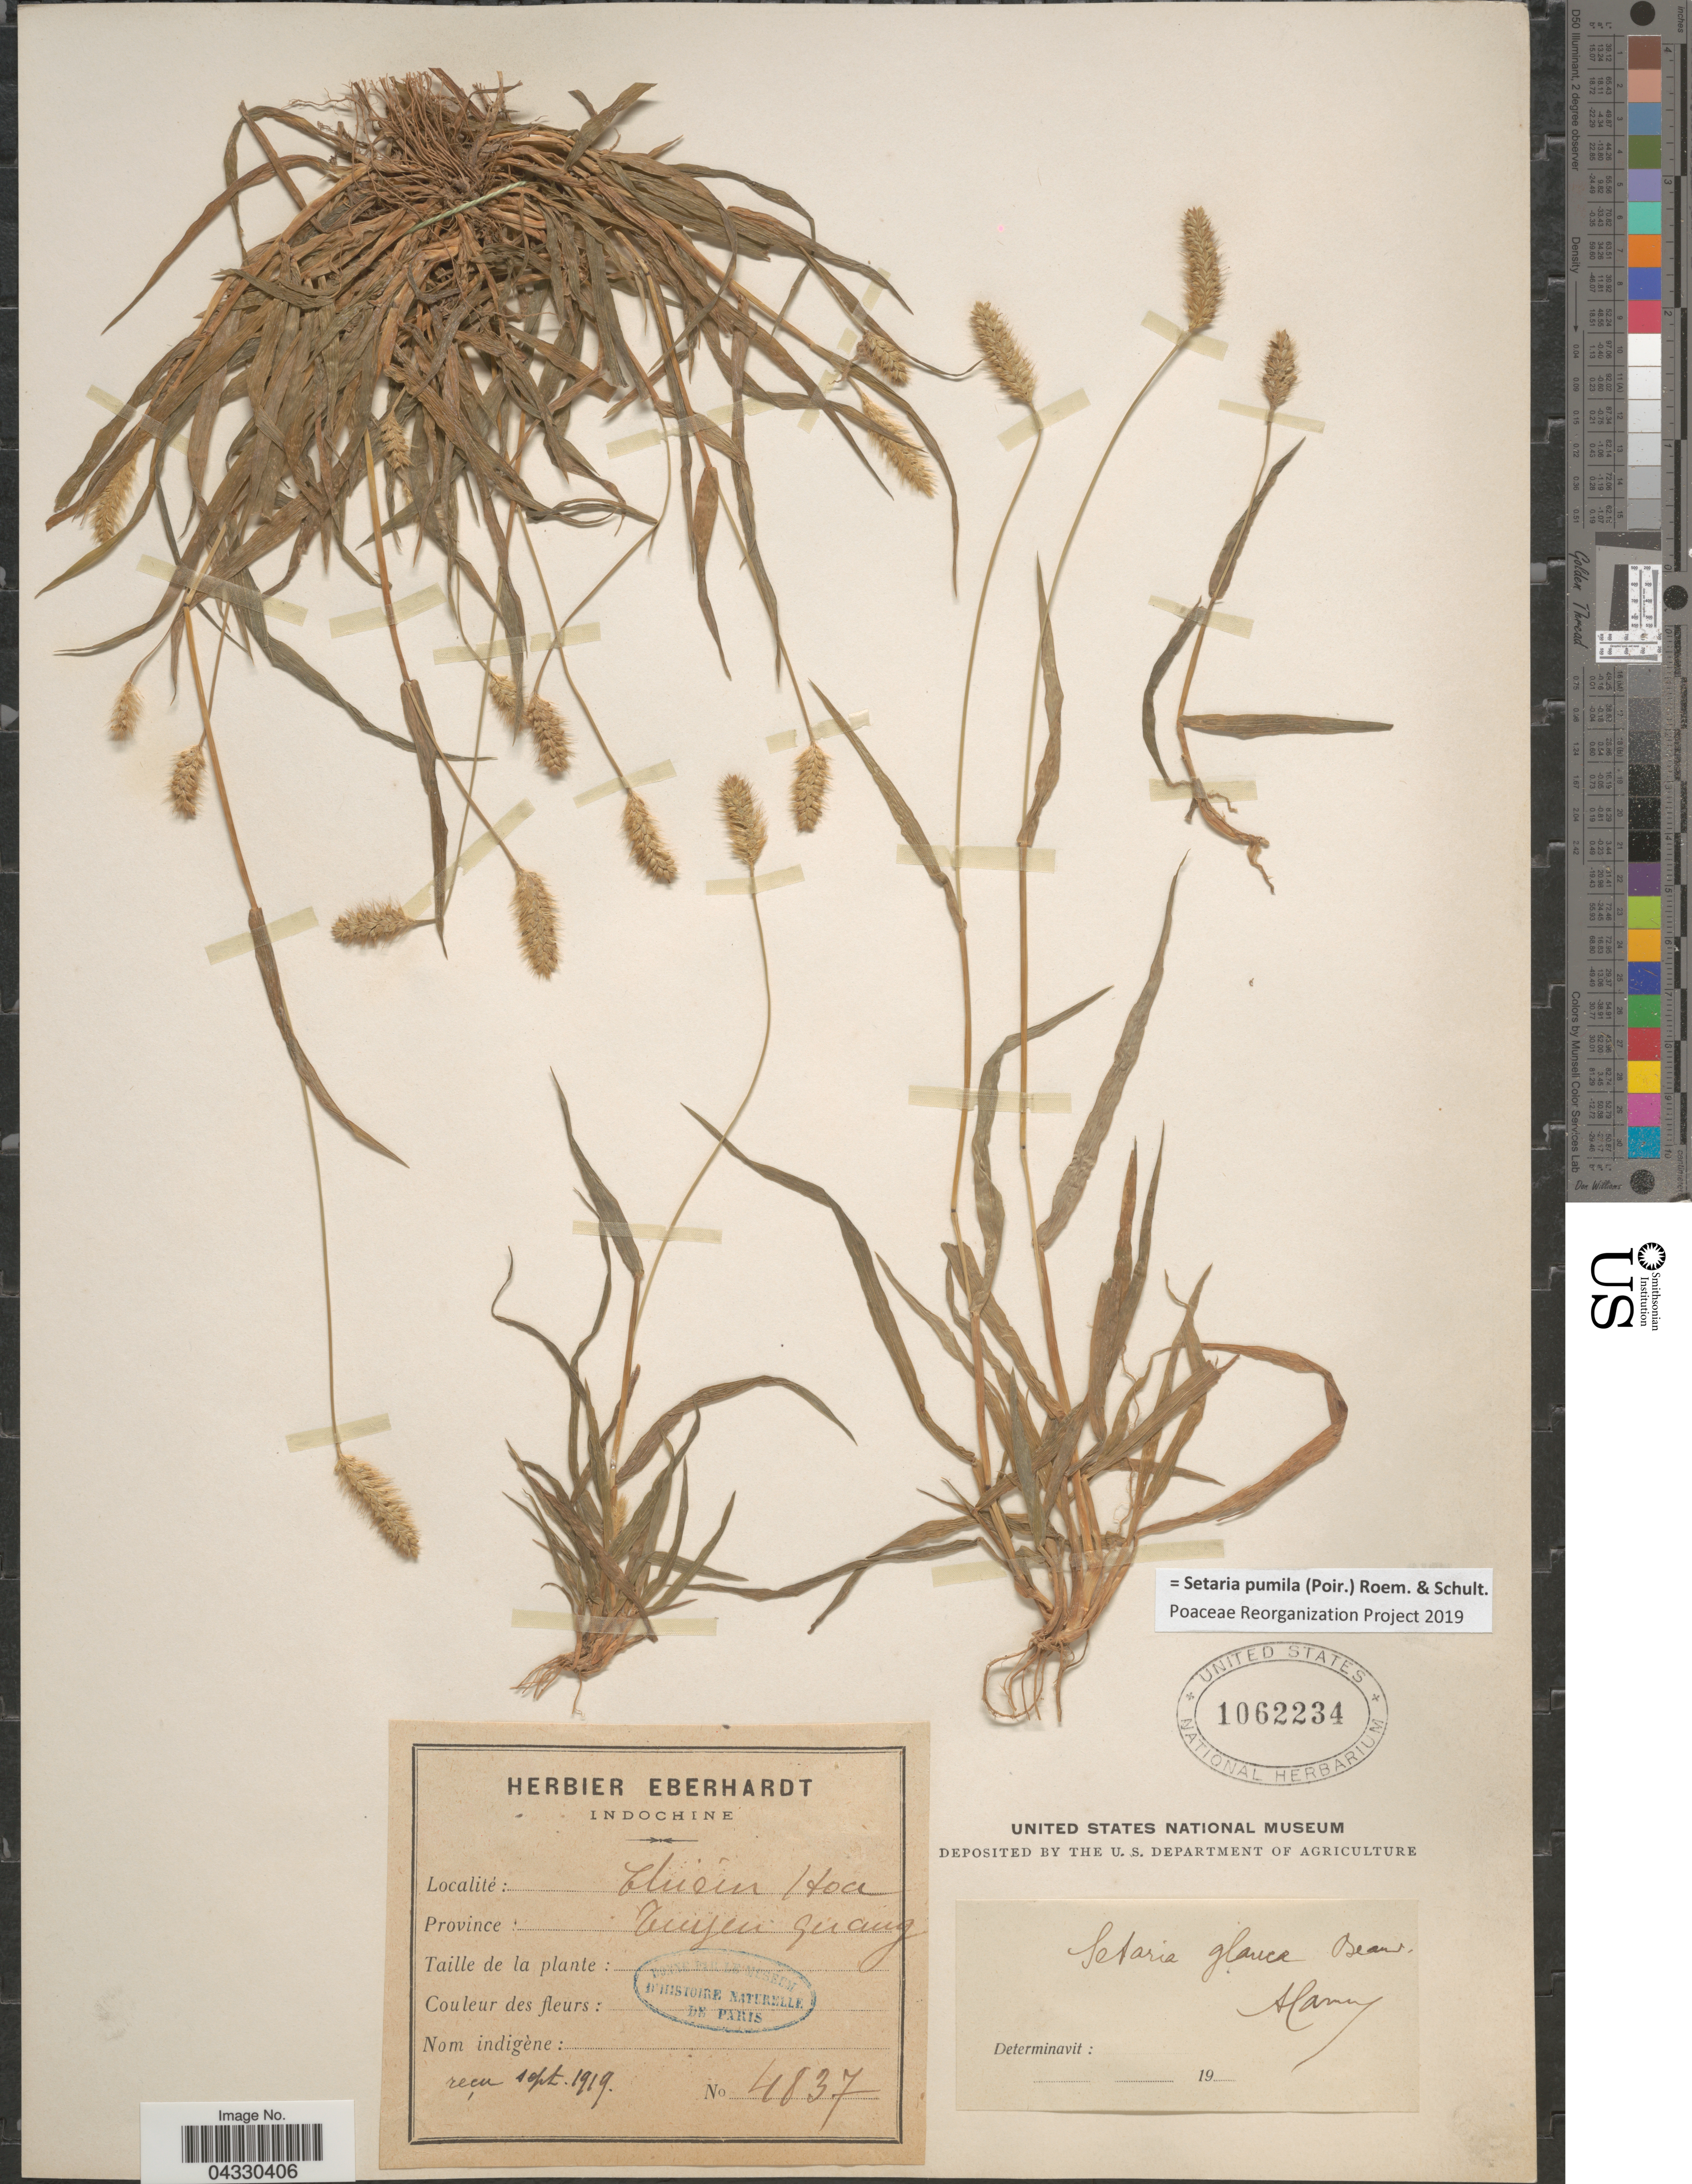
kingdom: Plantae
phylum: Tracheophyta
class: Liliopsida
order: Poales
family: Poaceae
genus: Setaria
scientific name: Setaria pumila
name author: (Poir.) Roem. & Schult.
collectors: ex herb. Eberhardt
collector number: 4837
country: Vietnam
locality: Indochine. Province: Tuyen Quang.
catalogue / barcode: US 1062234